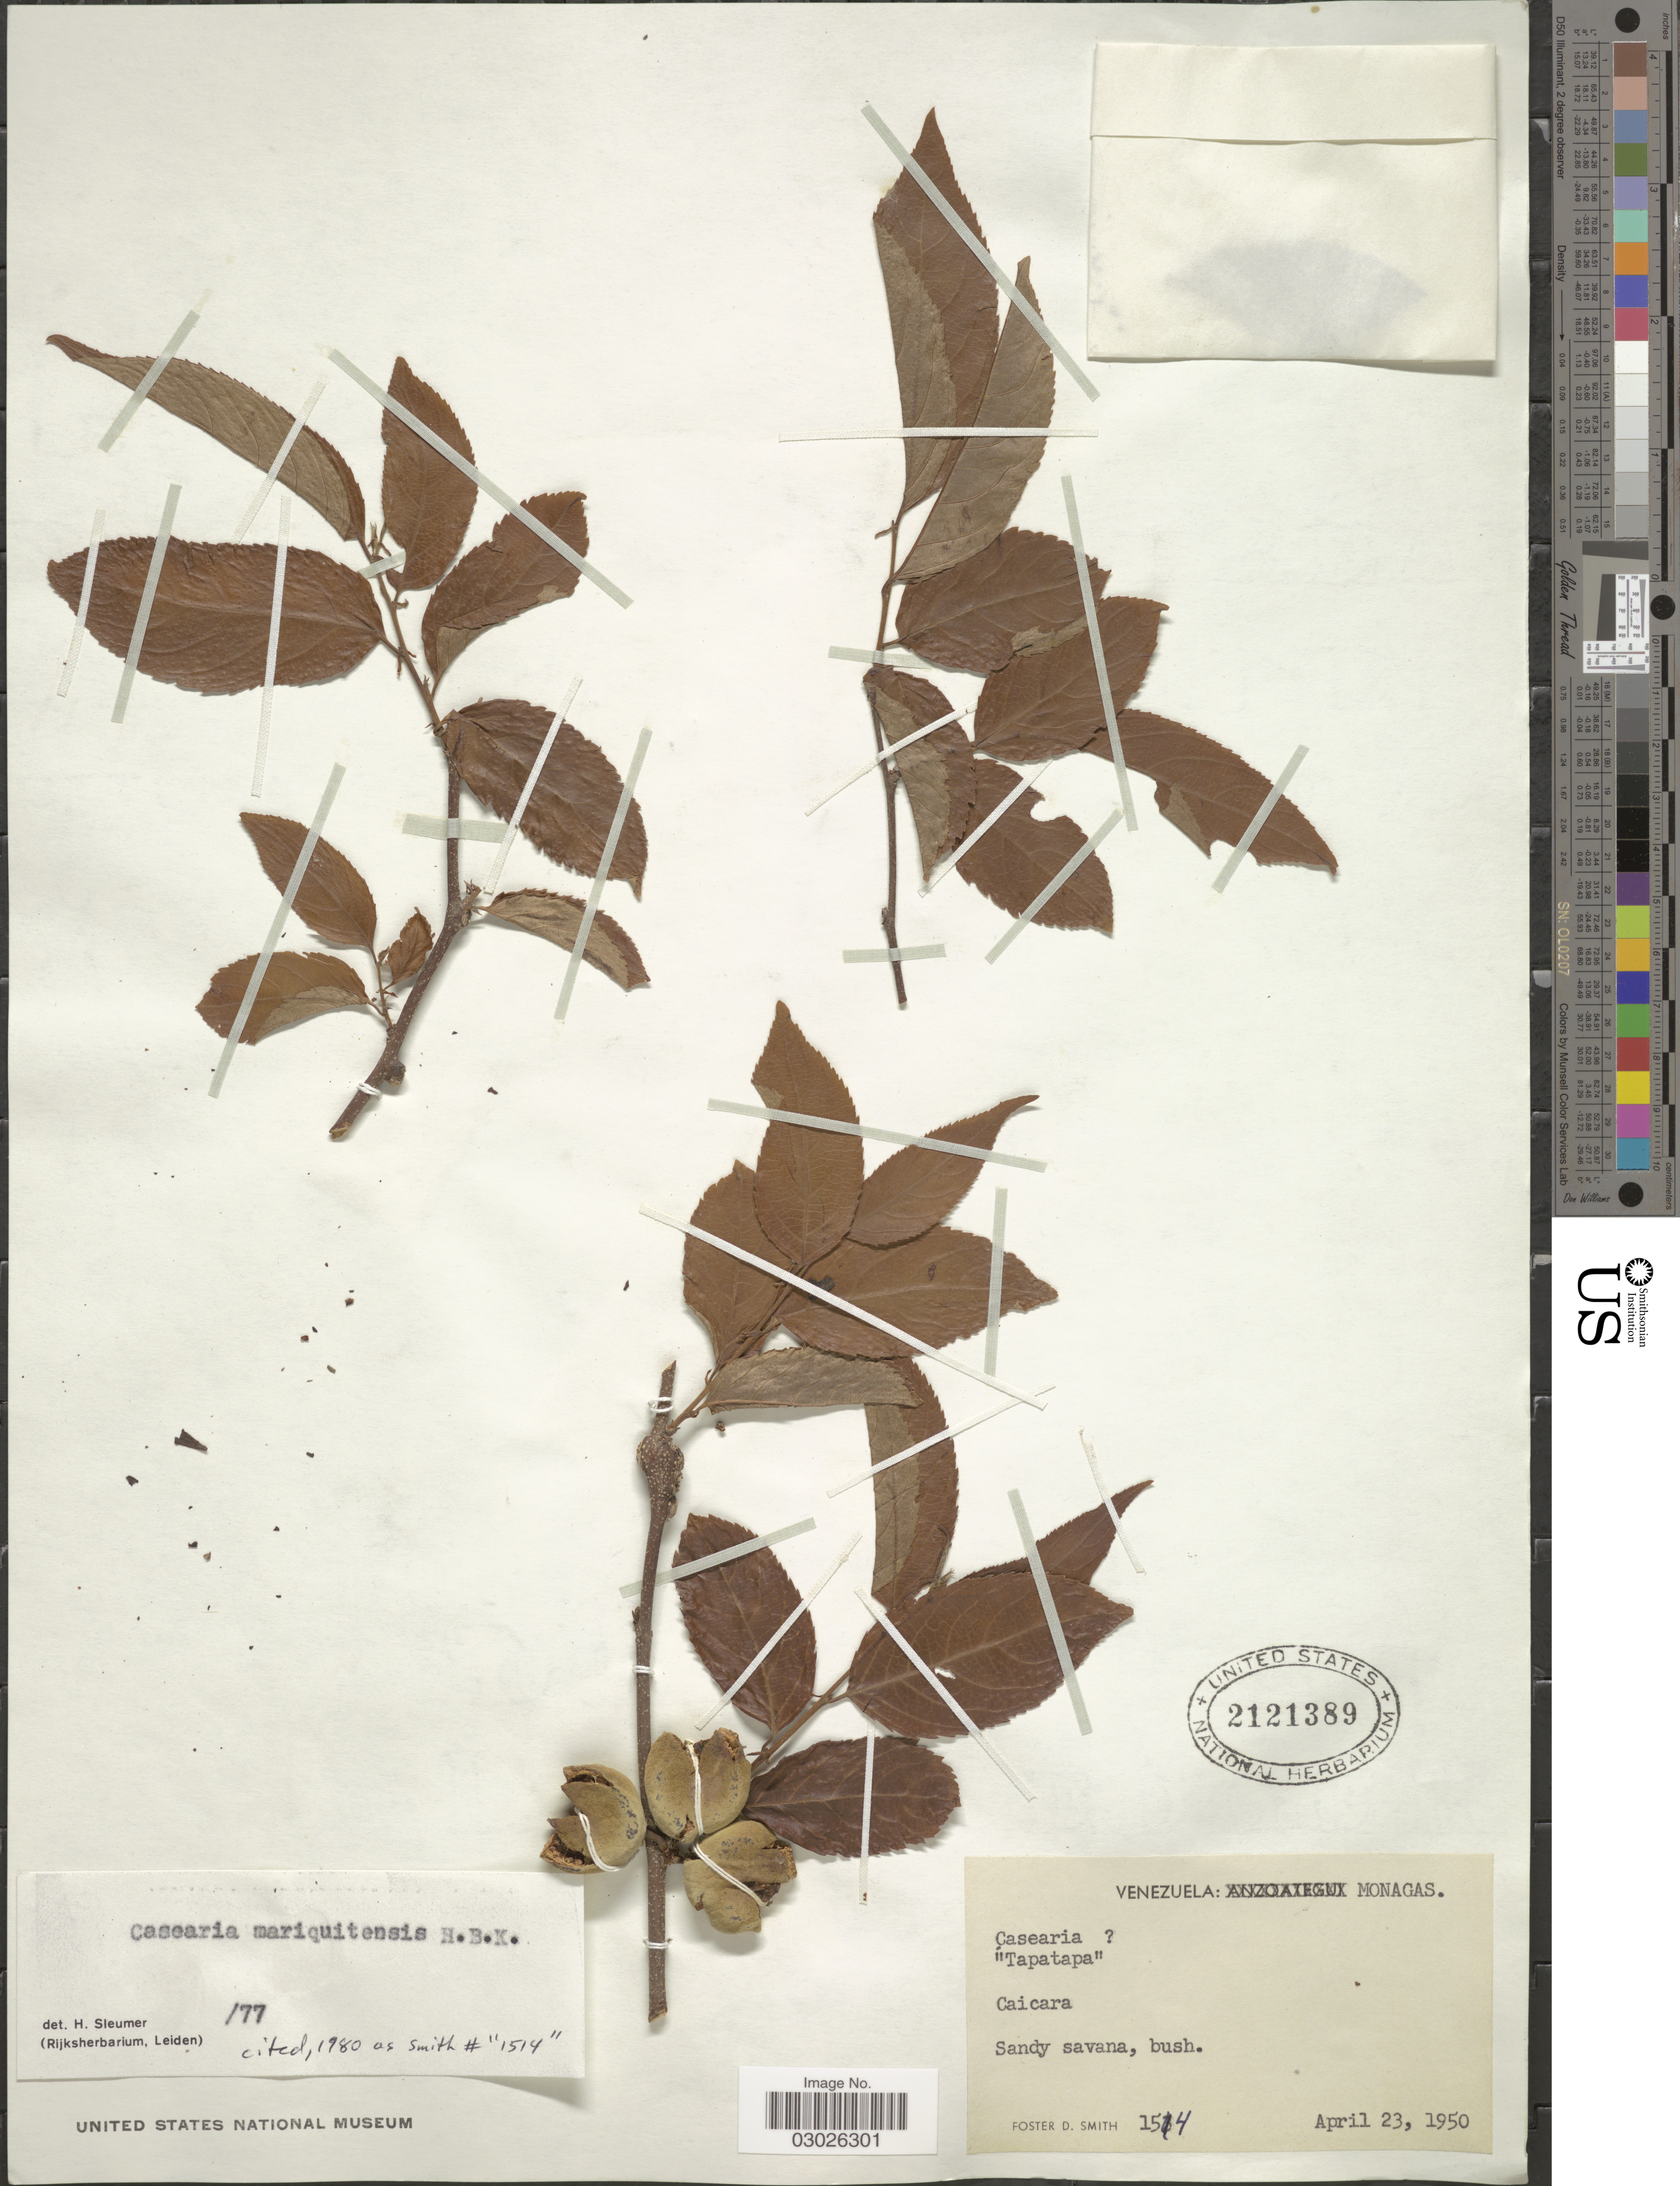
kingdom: Plantae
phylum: Tracheophyta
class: Magnoliopsida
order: Malpighiales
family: Salicaceae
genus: Casearia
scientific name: Casearia mariquitensis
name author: Kunth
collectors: F. Smith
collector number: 1514*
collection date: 1950-04-23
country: Venezuela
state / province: Monagas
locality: Caicara.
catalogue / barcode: US 2121389